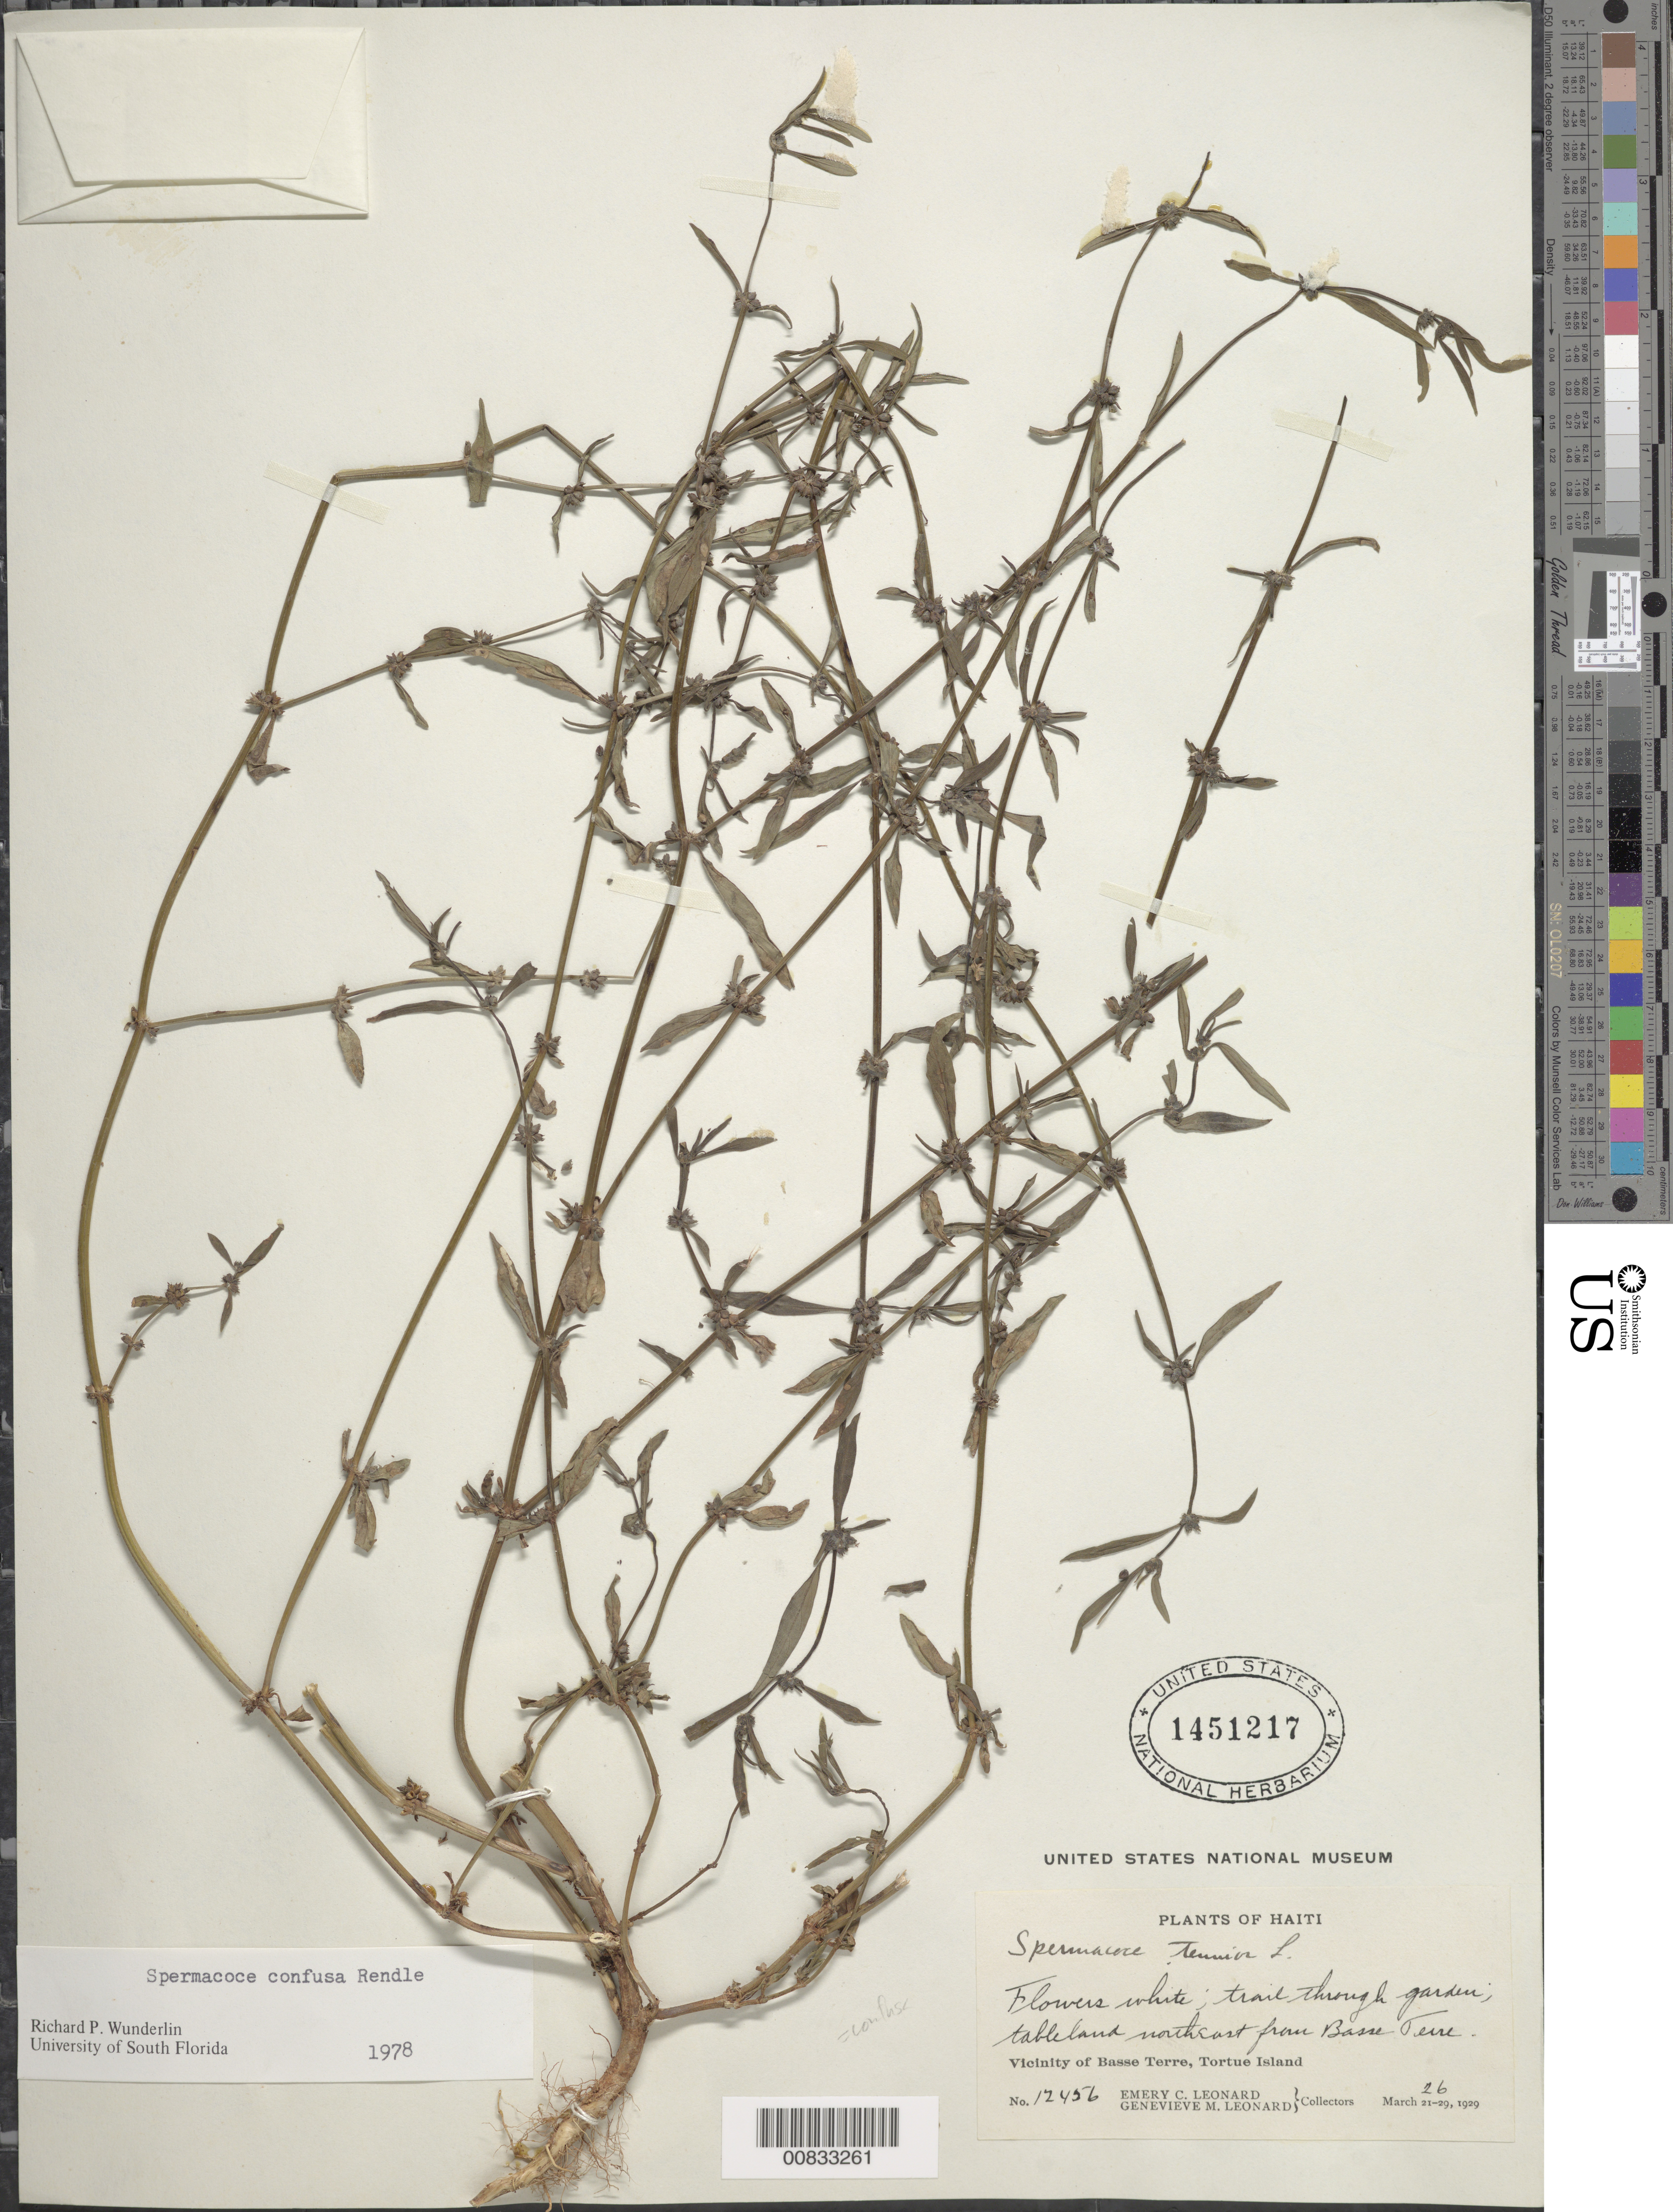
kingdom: Plantae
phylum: Tracheophyta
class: Magnoliopsida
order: Gentianales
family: Rubiaceae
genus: Spermacoce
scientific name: Spermacoce tenuior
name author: L.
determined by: Wunderlin, Richard P.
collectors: E. C. Leonard & G. M. Leonard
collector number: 12456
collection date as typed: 26 Mar 1929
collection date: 1929-03-26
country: Haiti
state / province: Nord-Ouest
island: Île de la Tortue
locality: Vicinity of Basse Terre, tableland NE of town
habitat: Trail through garden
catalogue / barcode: US 1451217